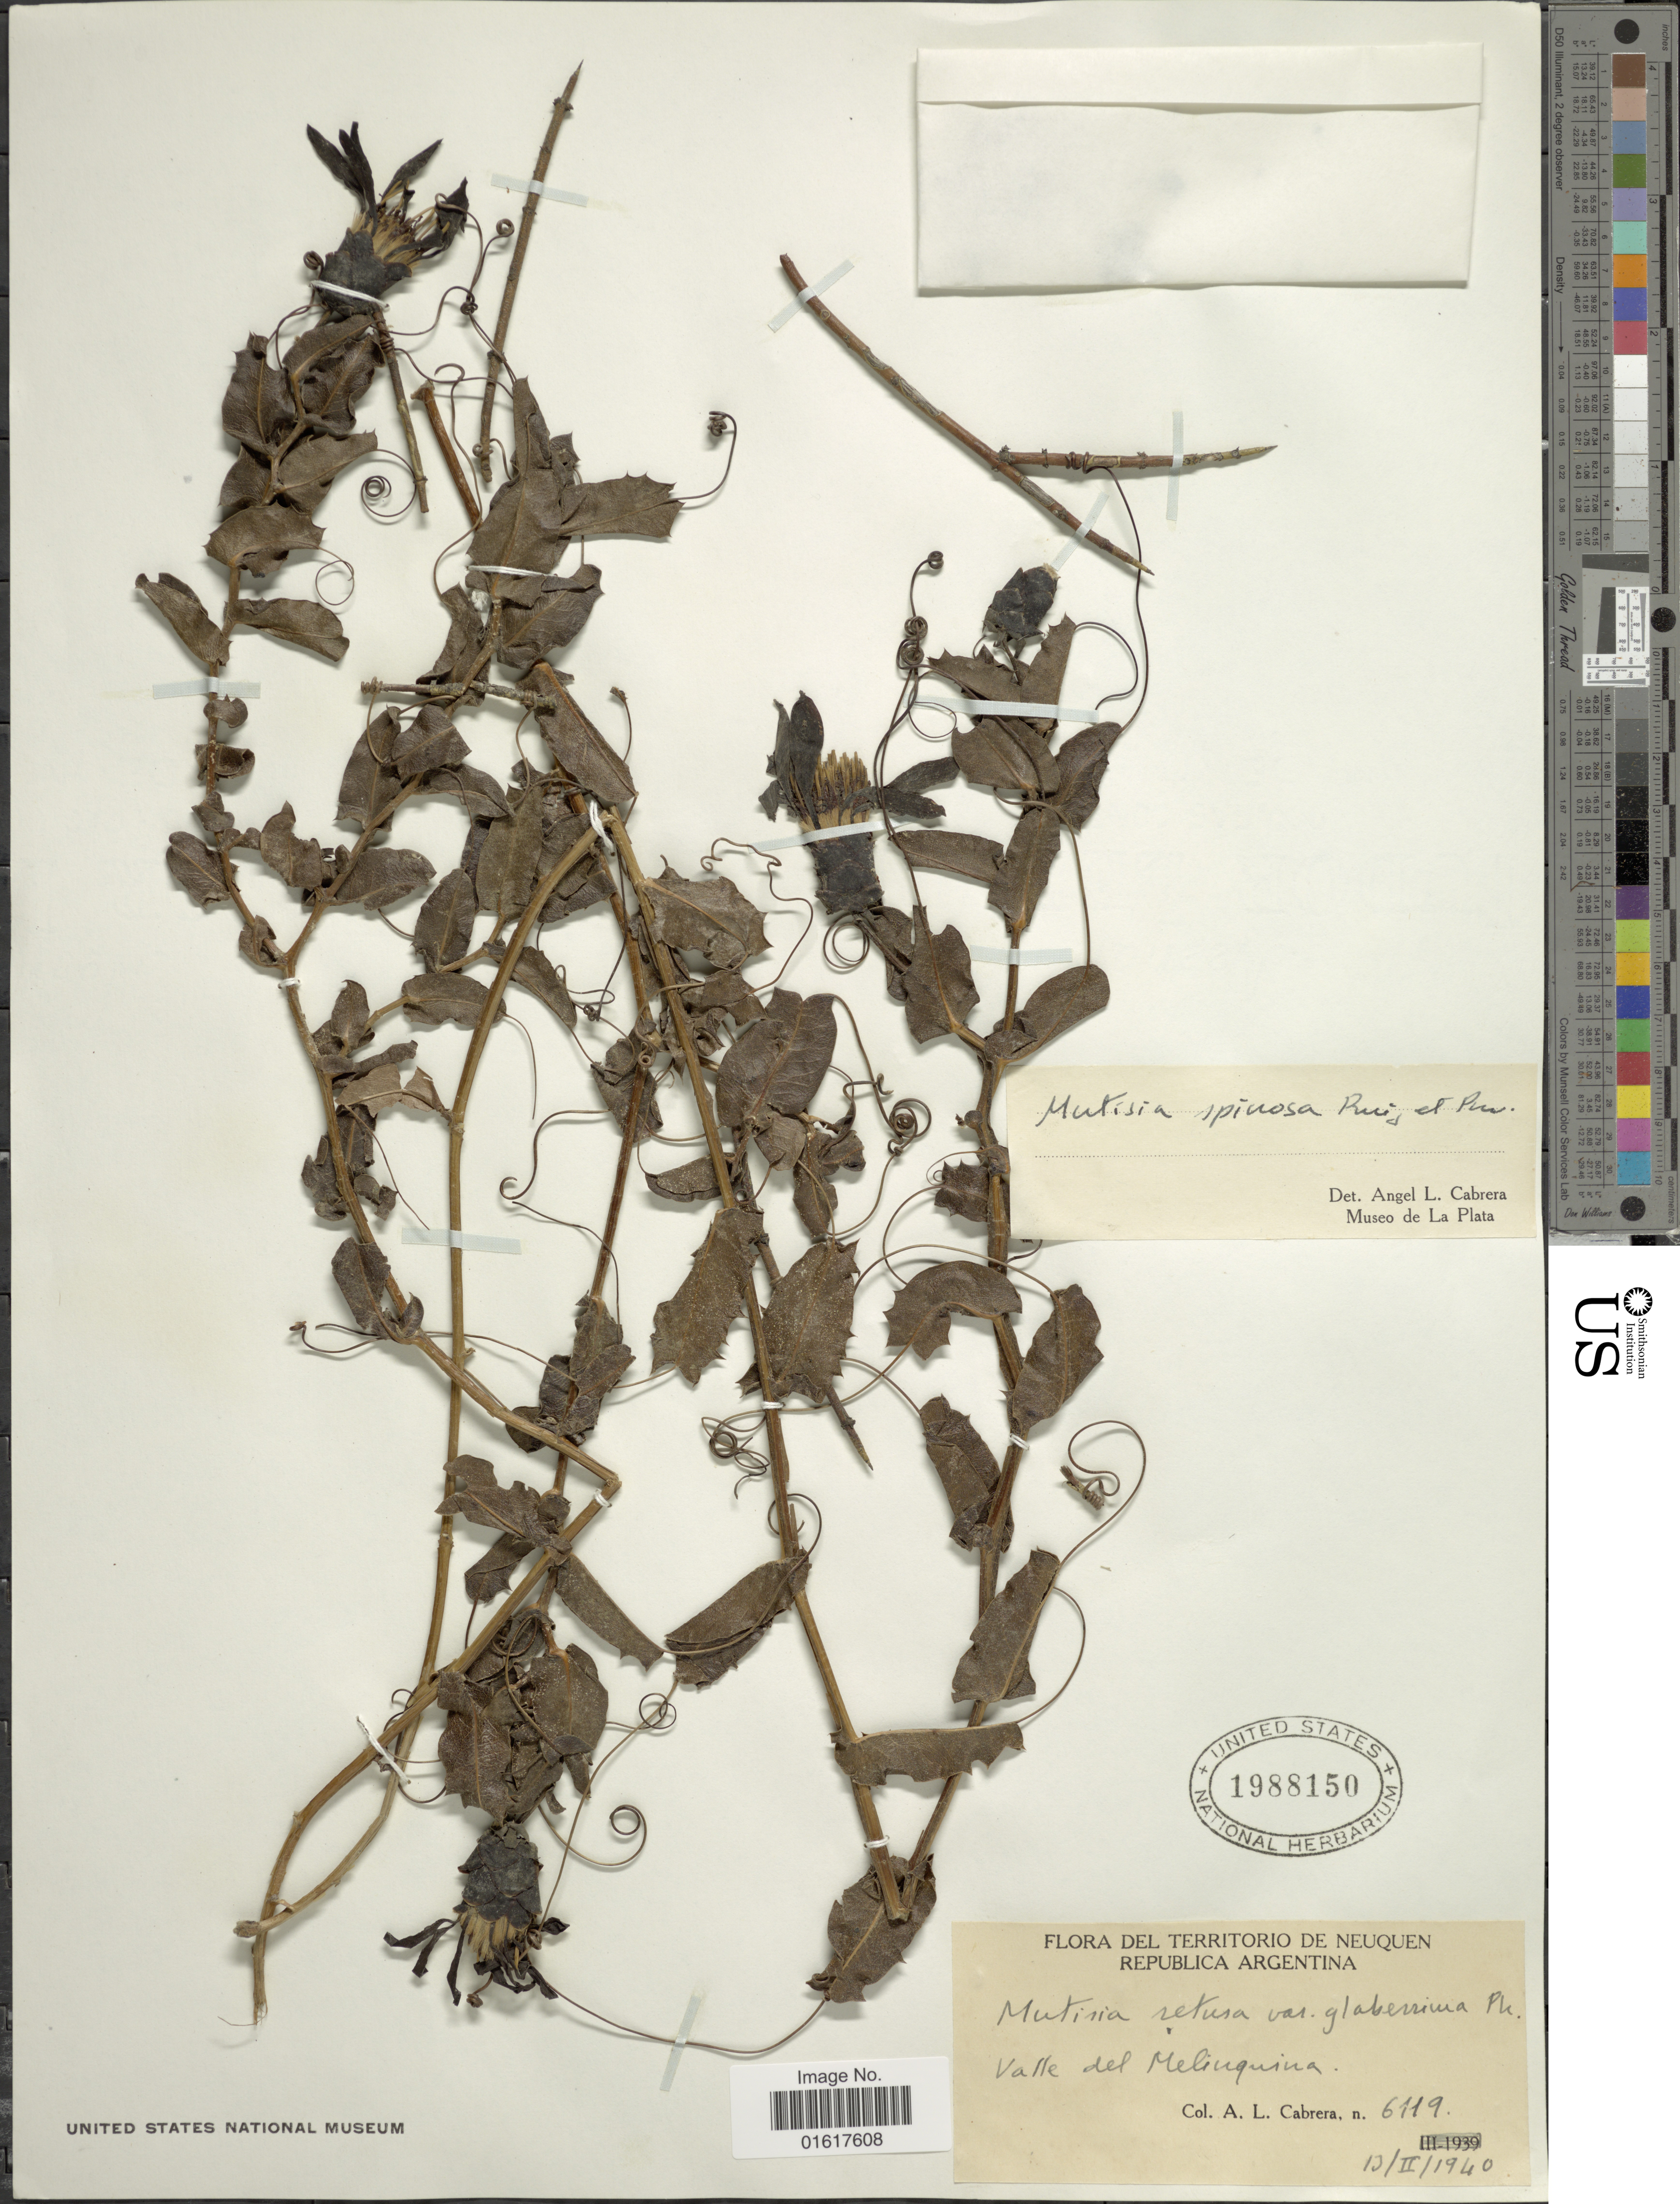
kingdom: Plantae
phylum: Tracheophyta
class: Magnoliopsida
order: Asterales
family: Asteraceae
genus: Mutisia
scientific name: Mutisia spinosa var. spinosa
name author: Ruiz & Pav.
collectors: A. L. Cabrera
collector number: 6119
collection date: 1940-02-13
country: Argentina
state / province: Neuquen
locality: Valle del Melinquina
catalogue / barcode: US 1988150